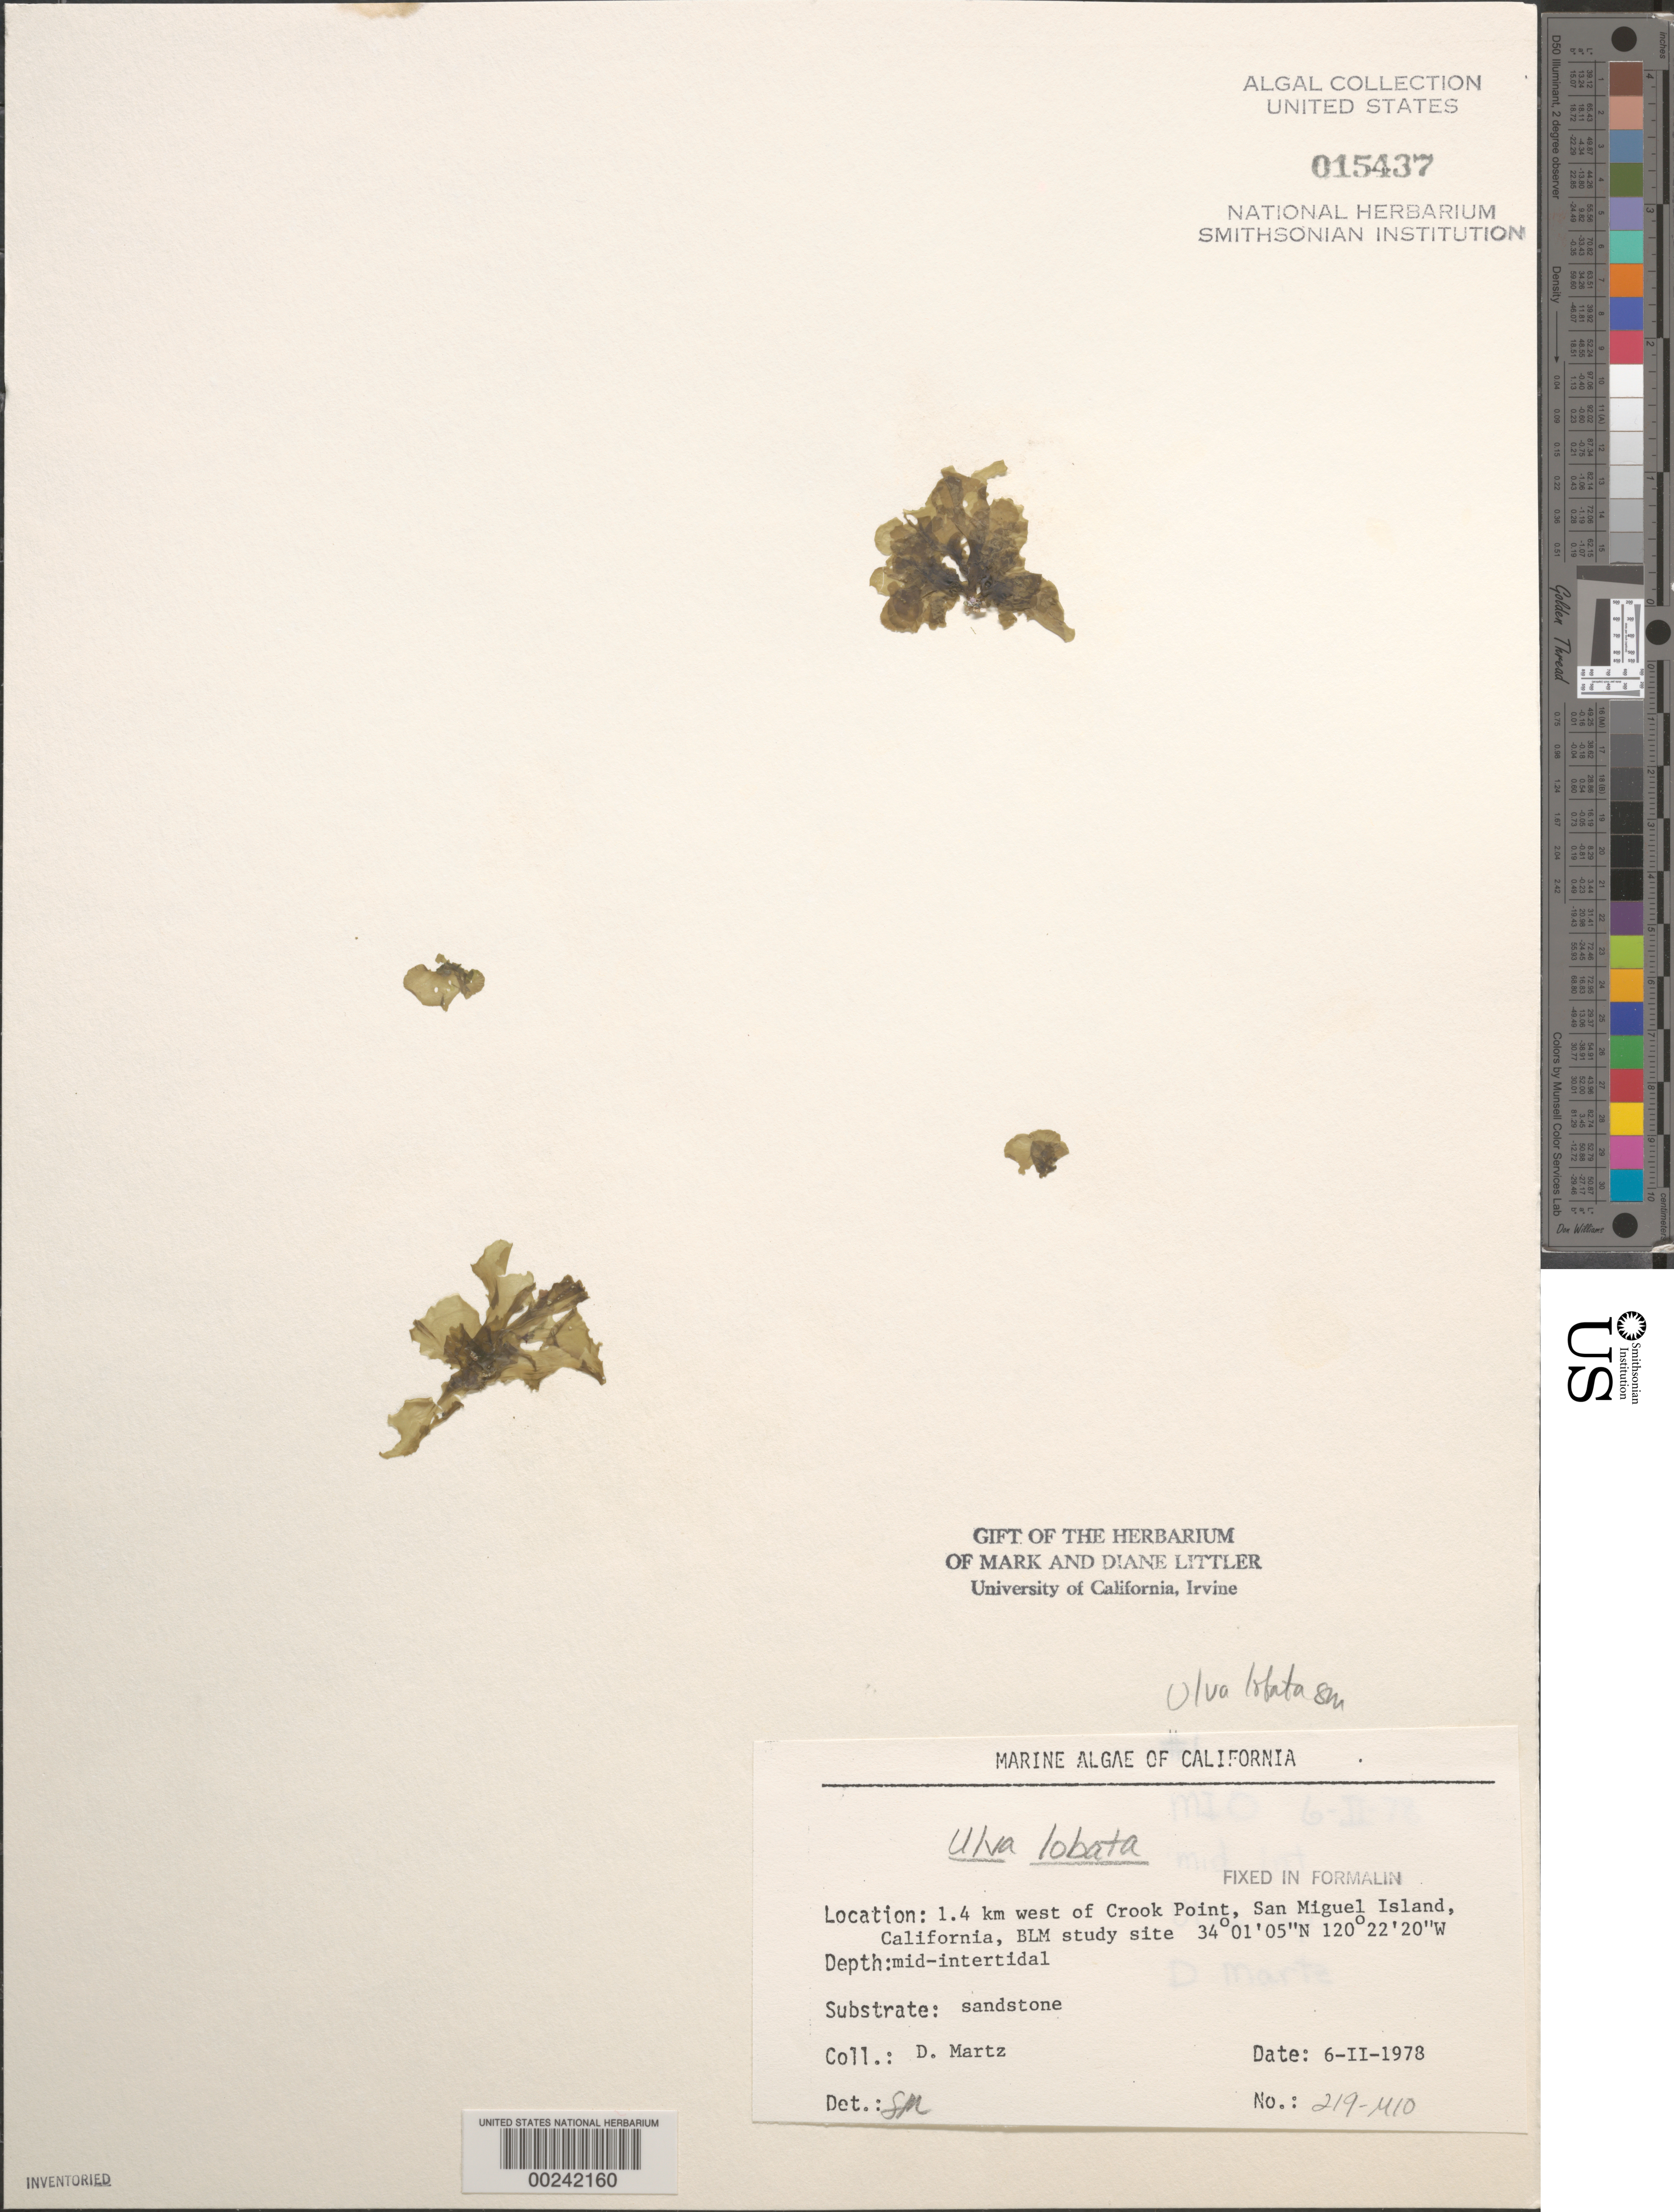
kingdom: Plantae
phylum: Chlorophyta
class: Ulvophyceae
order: Ulvales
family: Ulvaceae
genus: Ulva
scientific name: Ulva lactuca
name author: L.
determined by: Algae name updating Project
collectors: D. Martz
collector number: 219-mio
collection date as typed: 06 Feb 1978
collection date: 1978-02-06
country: United States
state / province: California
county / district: Santa Barbara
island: San Miguel Island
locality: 1.4 km north of Crook Point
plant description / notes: BLM-SOCALBIGHT Rocky Intertidal Survey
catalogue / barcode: US 15437